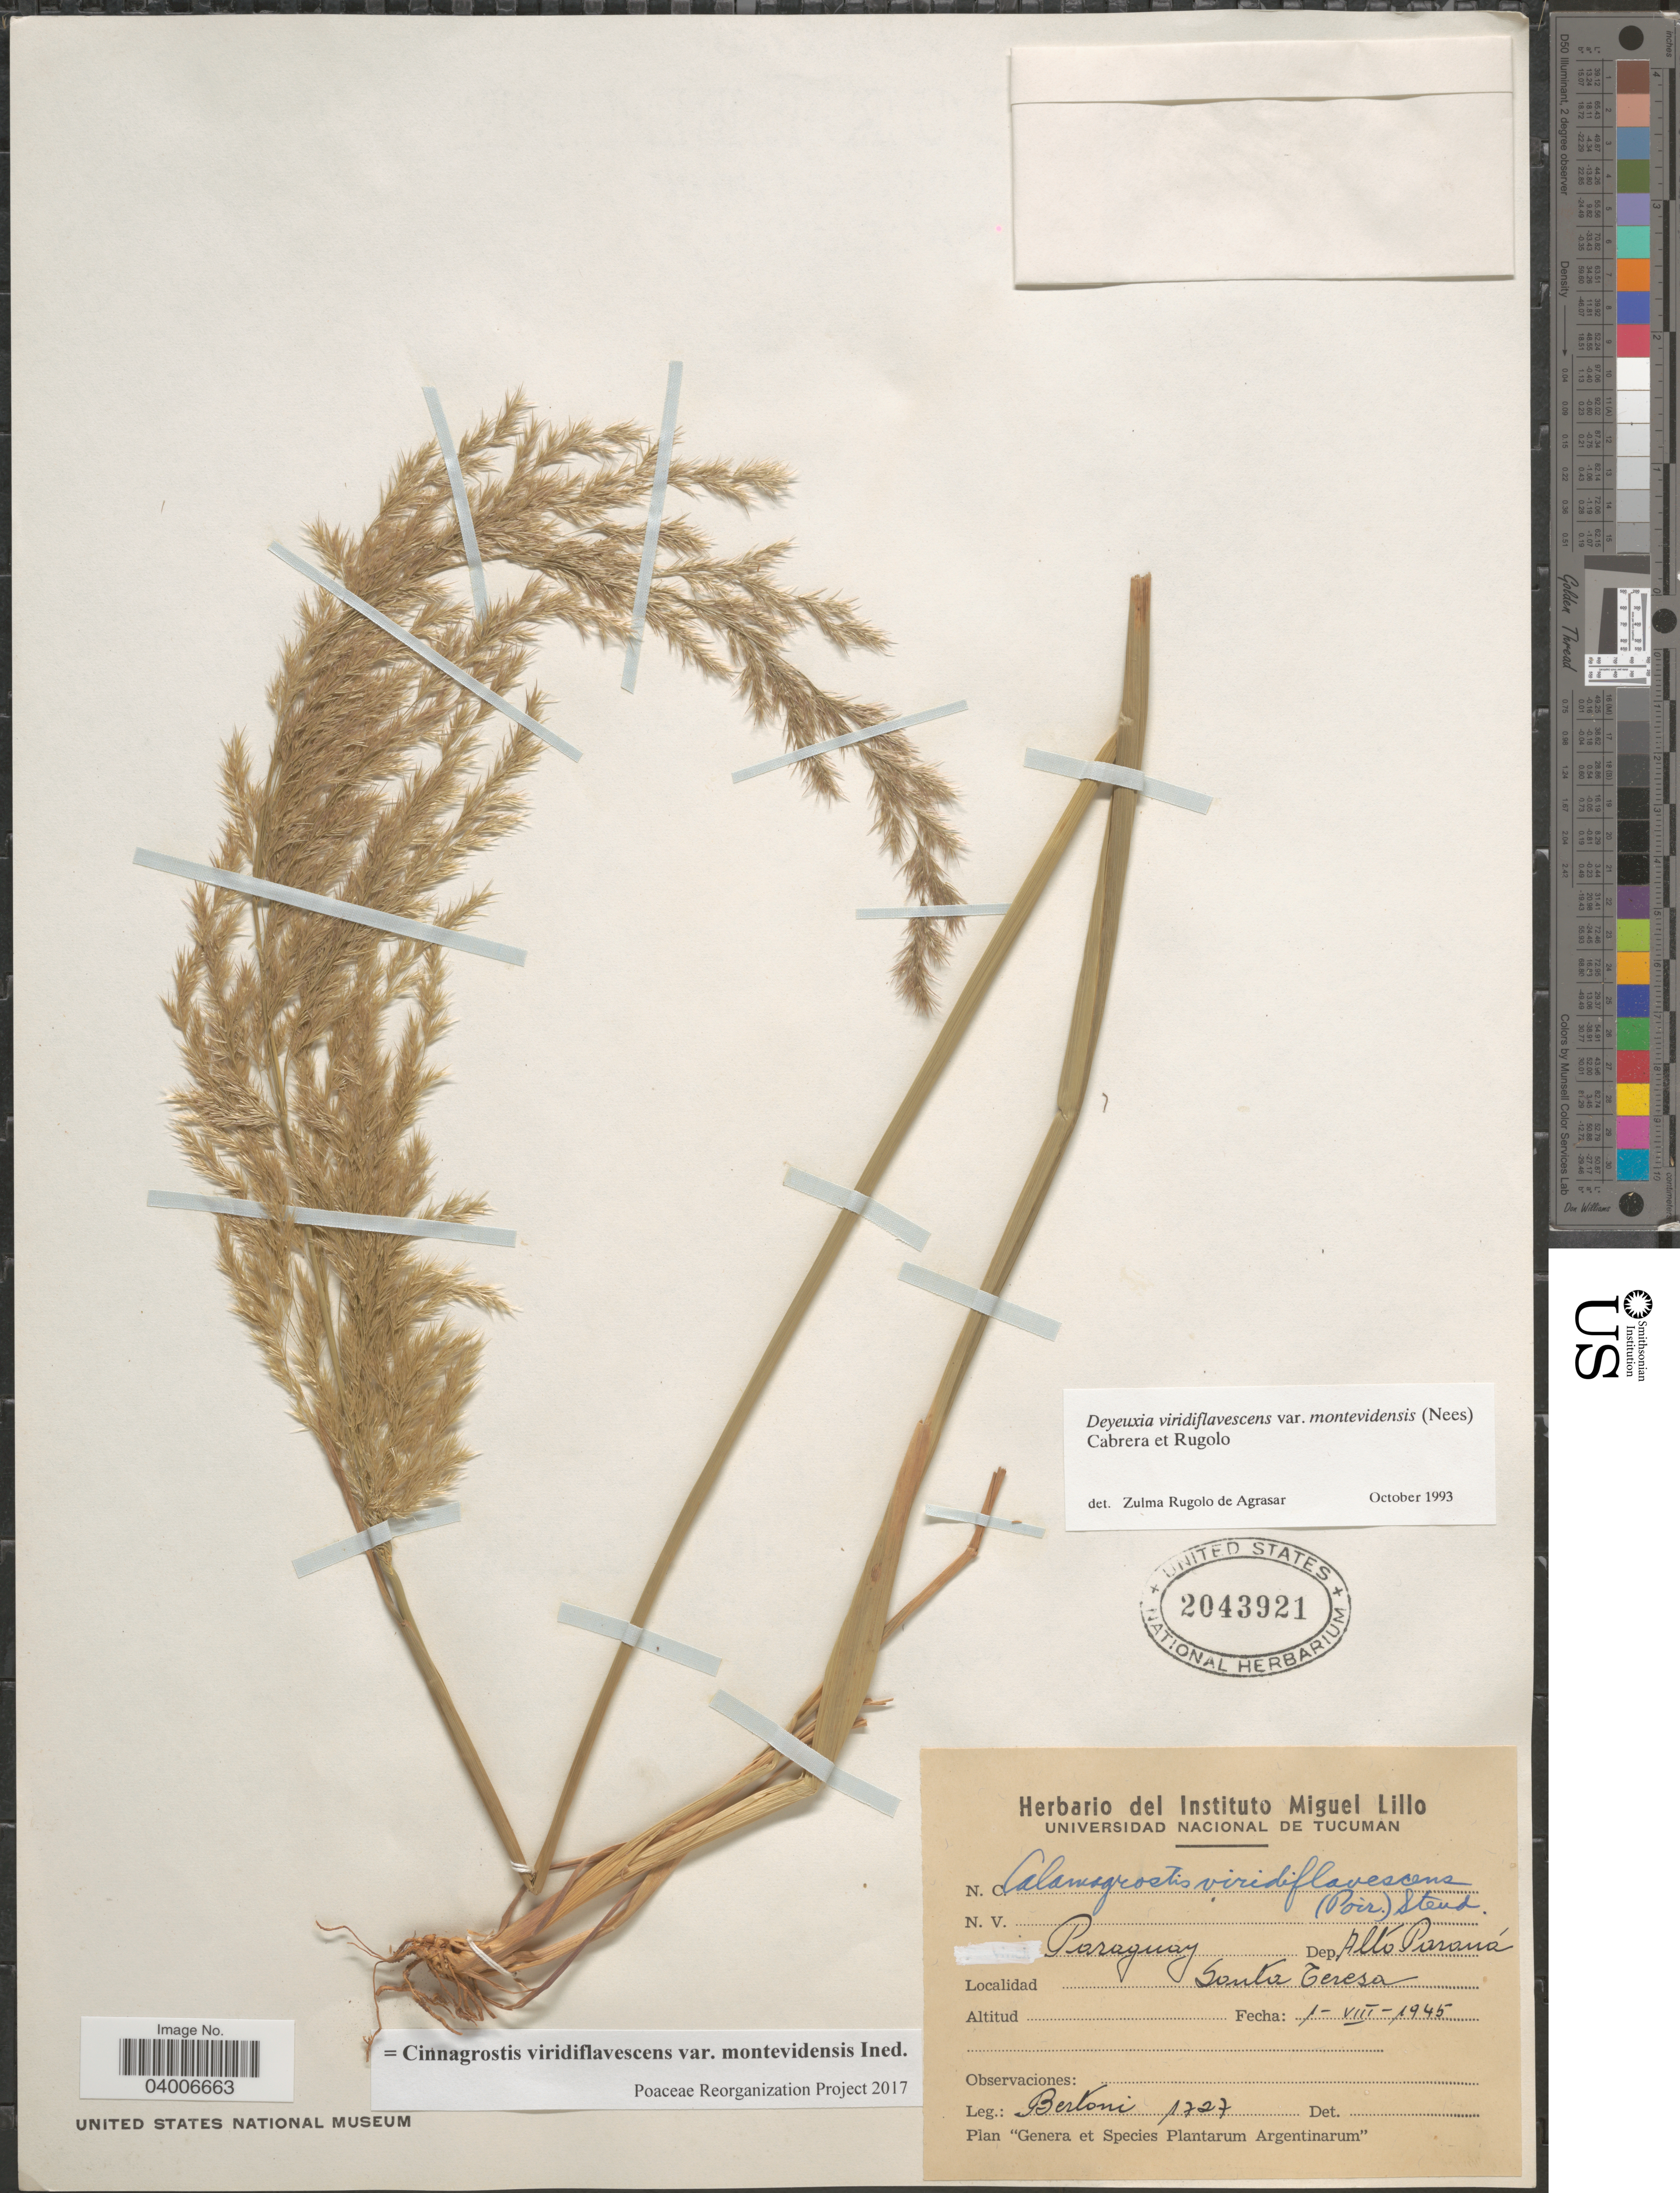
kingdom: Plantae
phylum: Tracheophyta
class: Liliopsida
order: Poales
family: Poaceae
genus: Cinnagrostis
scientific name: Cinnagrostis viridiflavescens var. montevidensis ined.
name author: (Nees) P.M. Peterson et al.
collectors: -- Bertoni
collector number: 1727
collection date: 1945-08-01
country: Paraguay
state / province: Alto Parana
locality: Dep. Alto Paraná. Santa Teresa.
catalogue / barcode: US 2043921